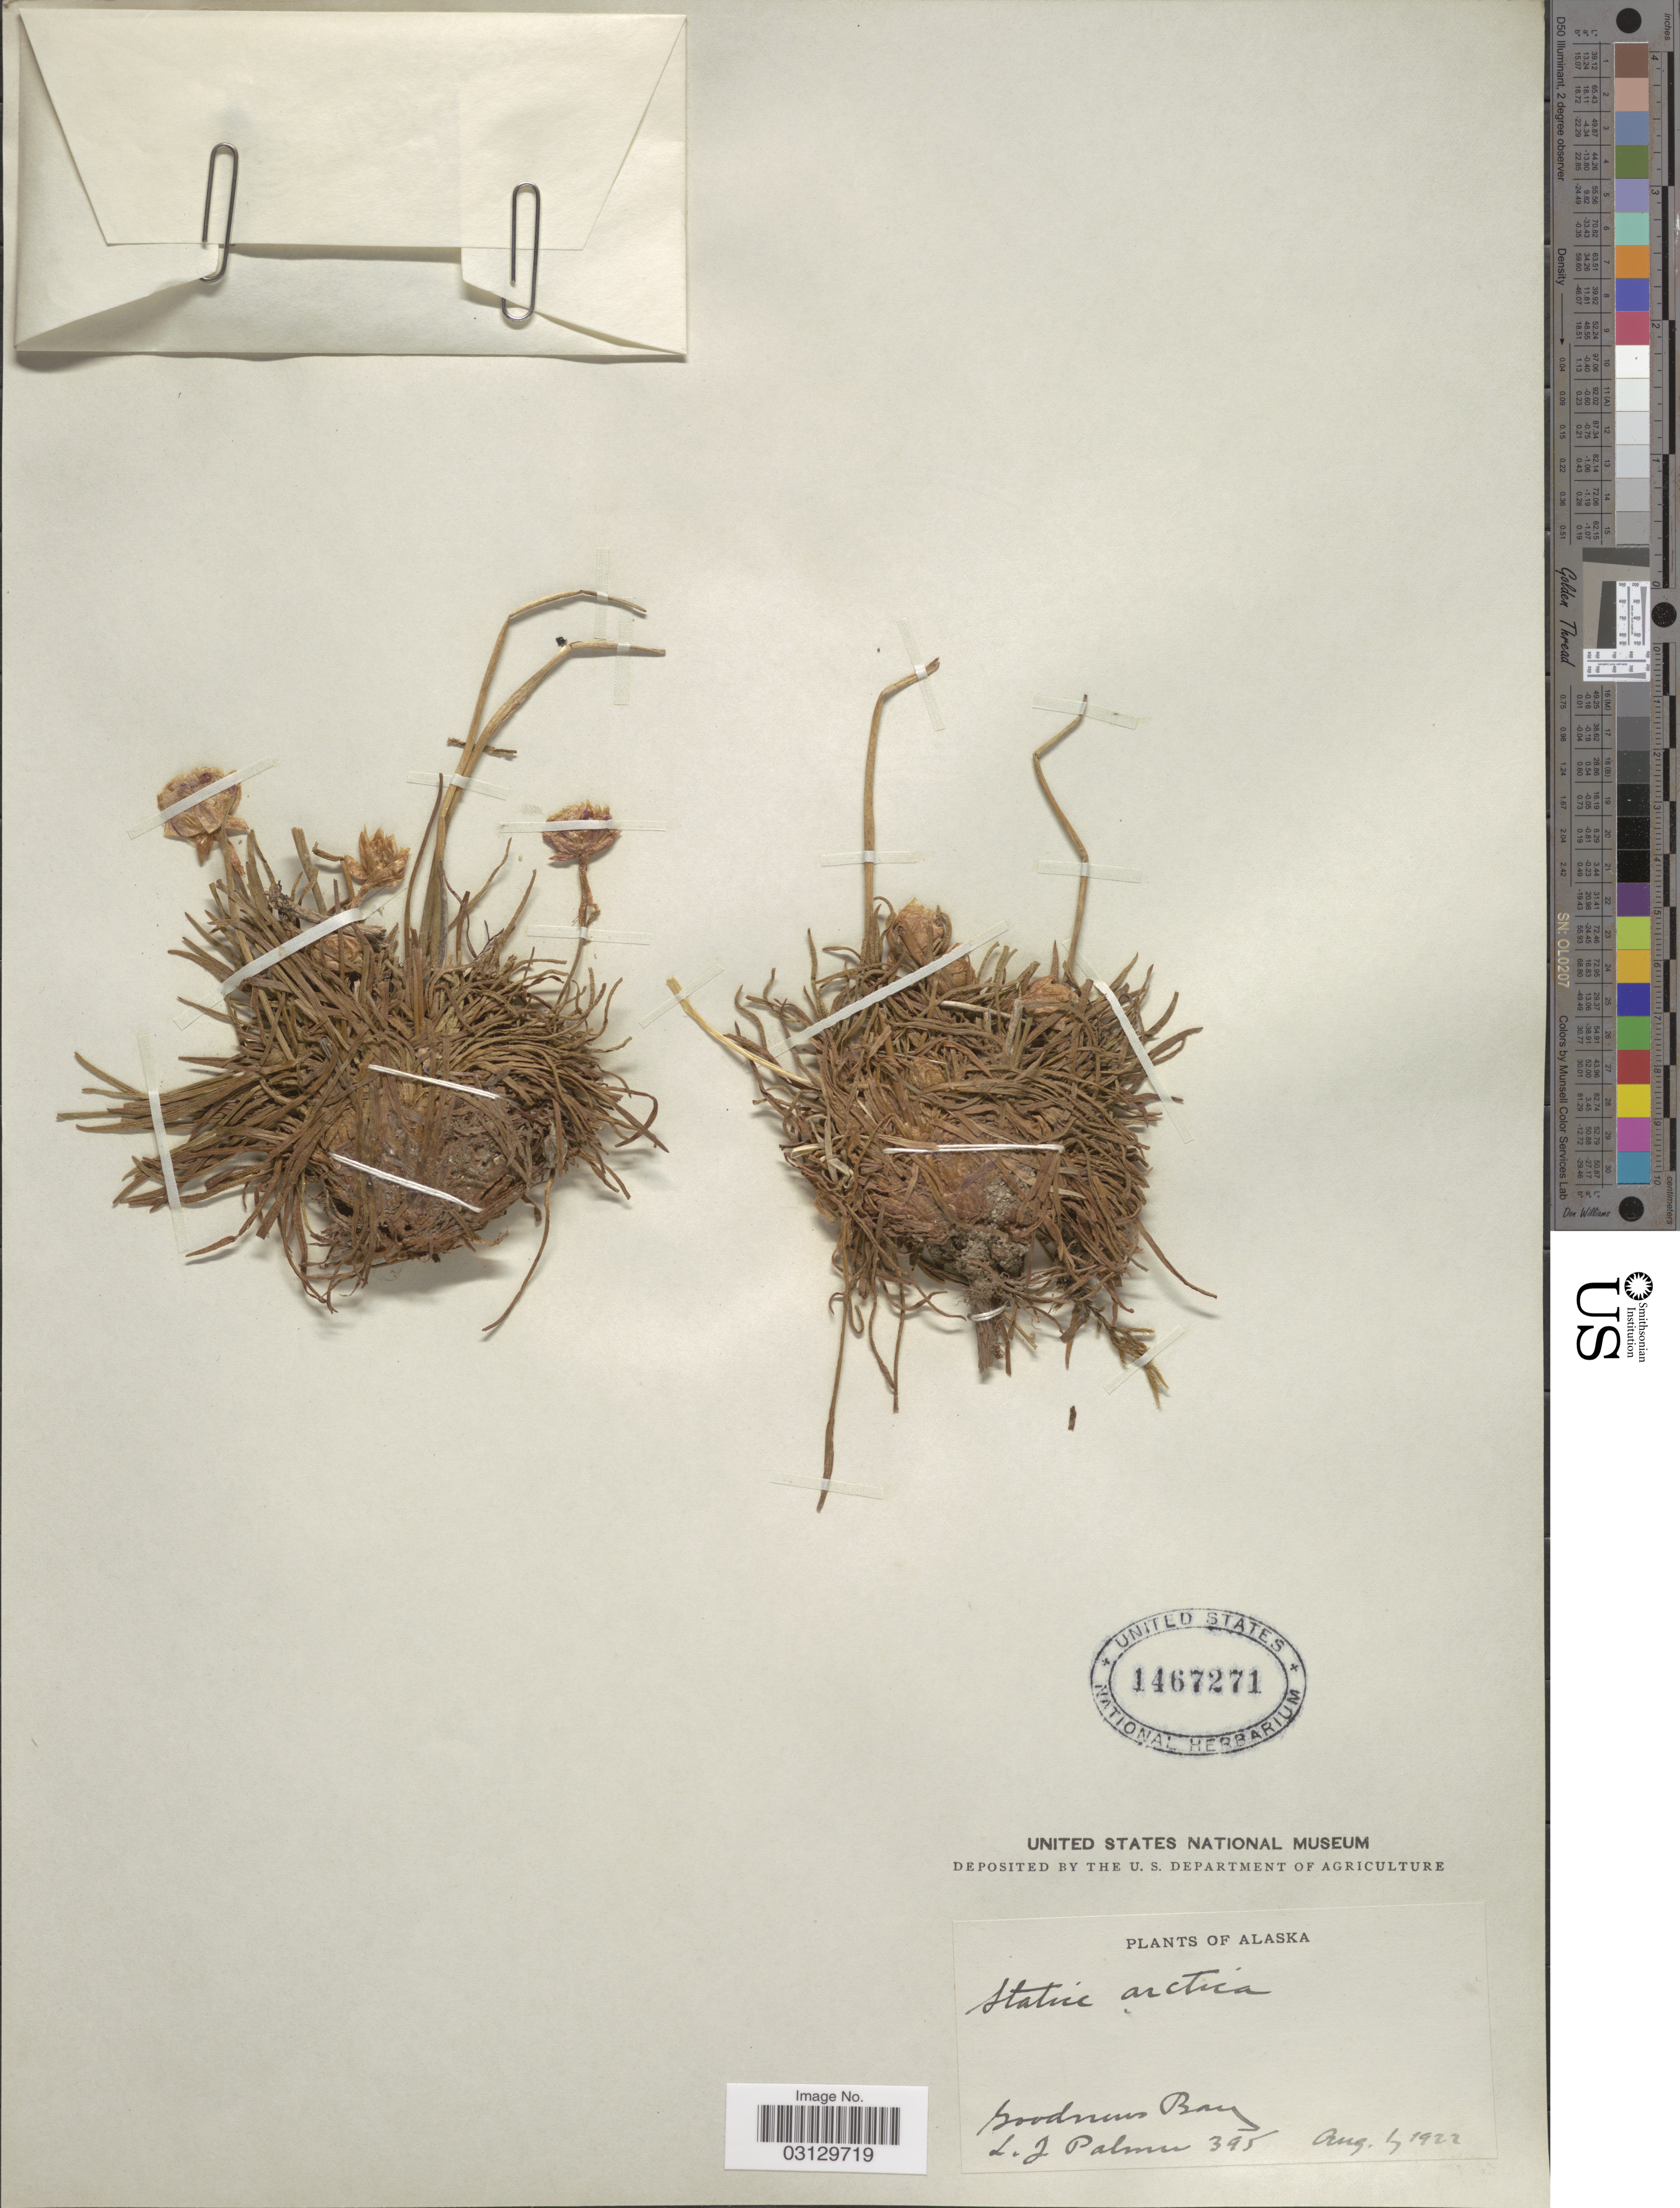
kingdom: Plantae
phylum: Tracheophyta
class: Magnoliopsida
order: Caryophyllales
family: Plumbaginaceae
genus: Armeria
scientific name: Armeria maritima subsp. sibirica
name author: (Turcz. ex Boiss.) Nyman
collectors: L. J. Palmer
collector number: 395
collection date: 1922-08-01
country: United States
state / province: Alaska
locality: Goodnews Bay.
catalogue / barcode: US 1467271